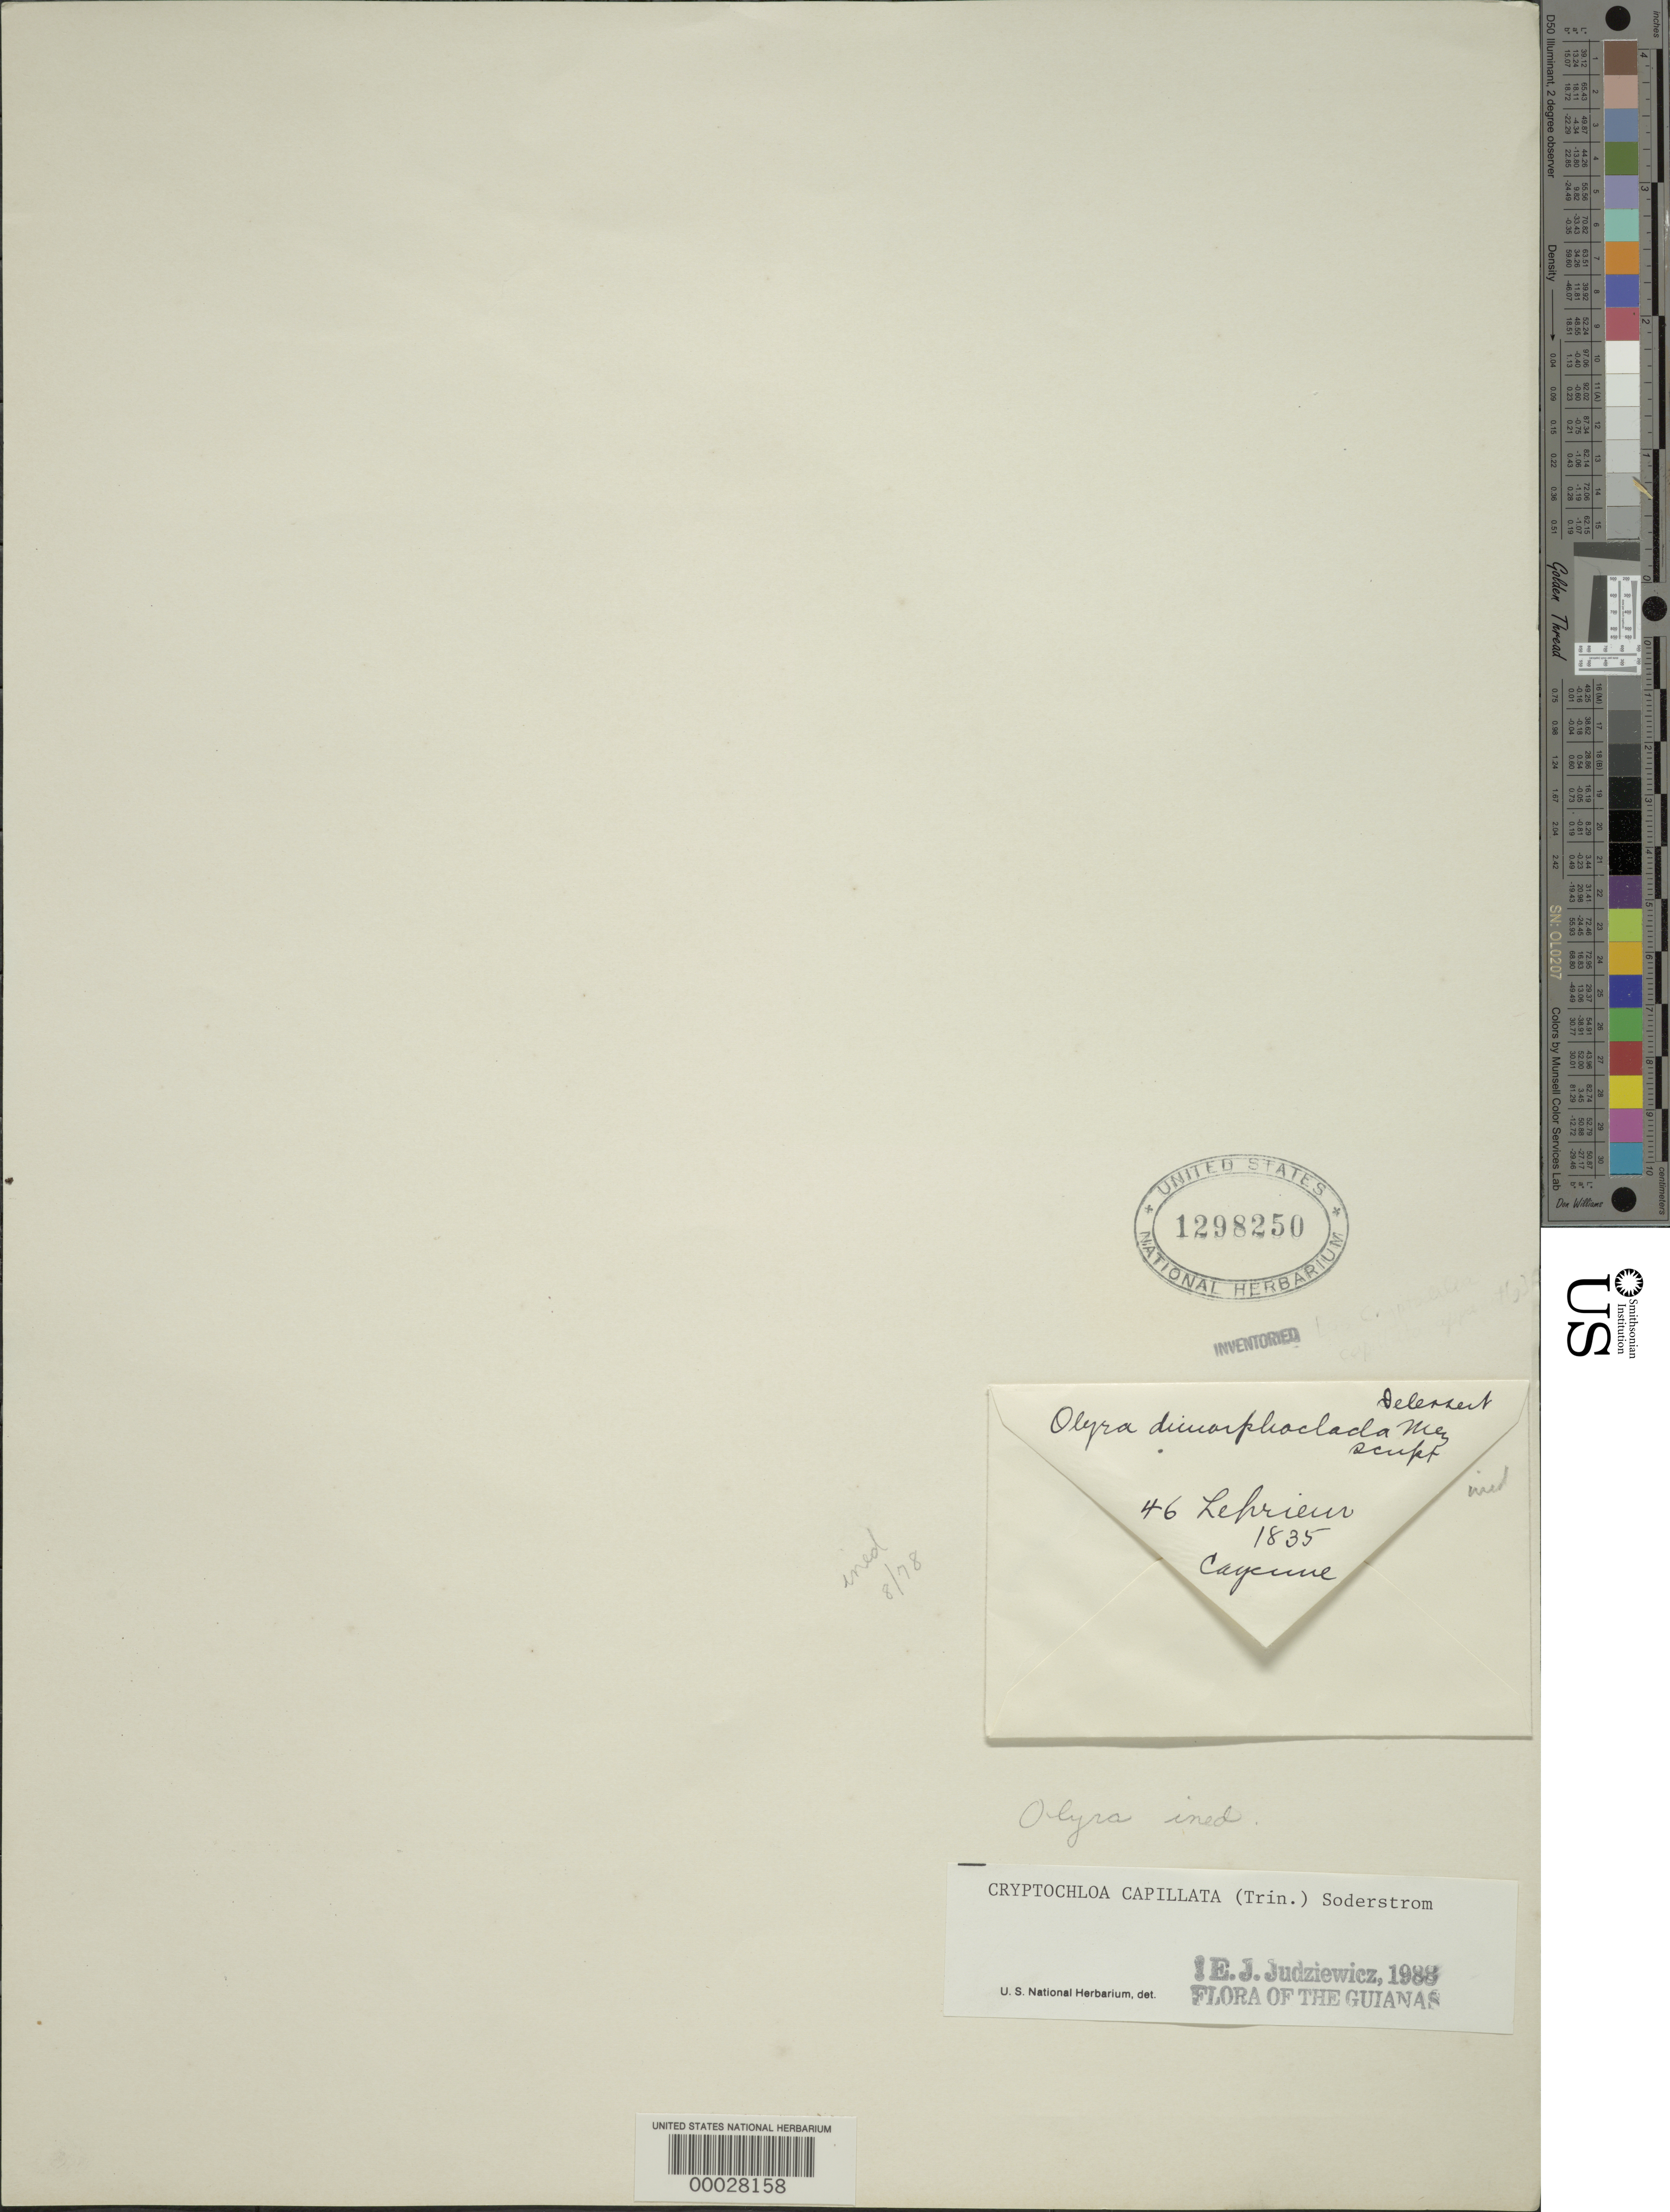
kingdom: Plantae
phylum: Tracheophyta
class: Liliopsida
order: Poales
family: Poaceae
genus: Cryptochloa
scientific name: Cryptochloa capillata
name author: (Trin.) Soderstr.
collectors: F. M. R. Leprieur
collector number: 46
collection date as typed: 1835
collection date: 1835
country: French Guiana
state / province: Cayenne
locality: Cayenne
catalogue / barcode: US 1298250